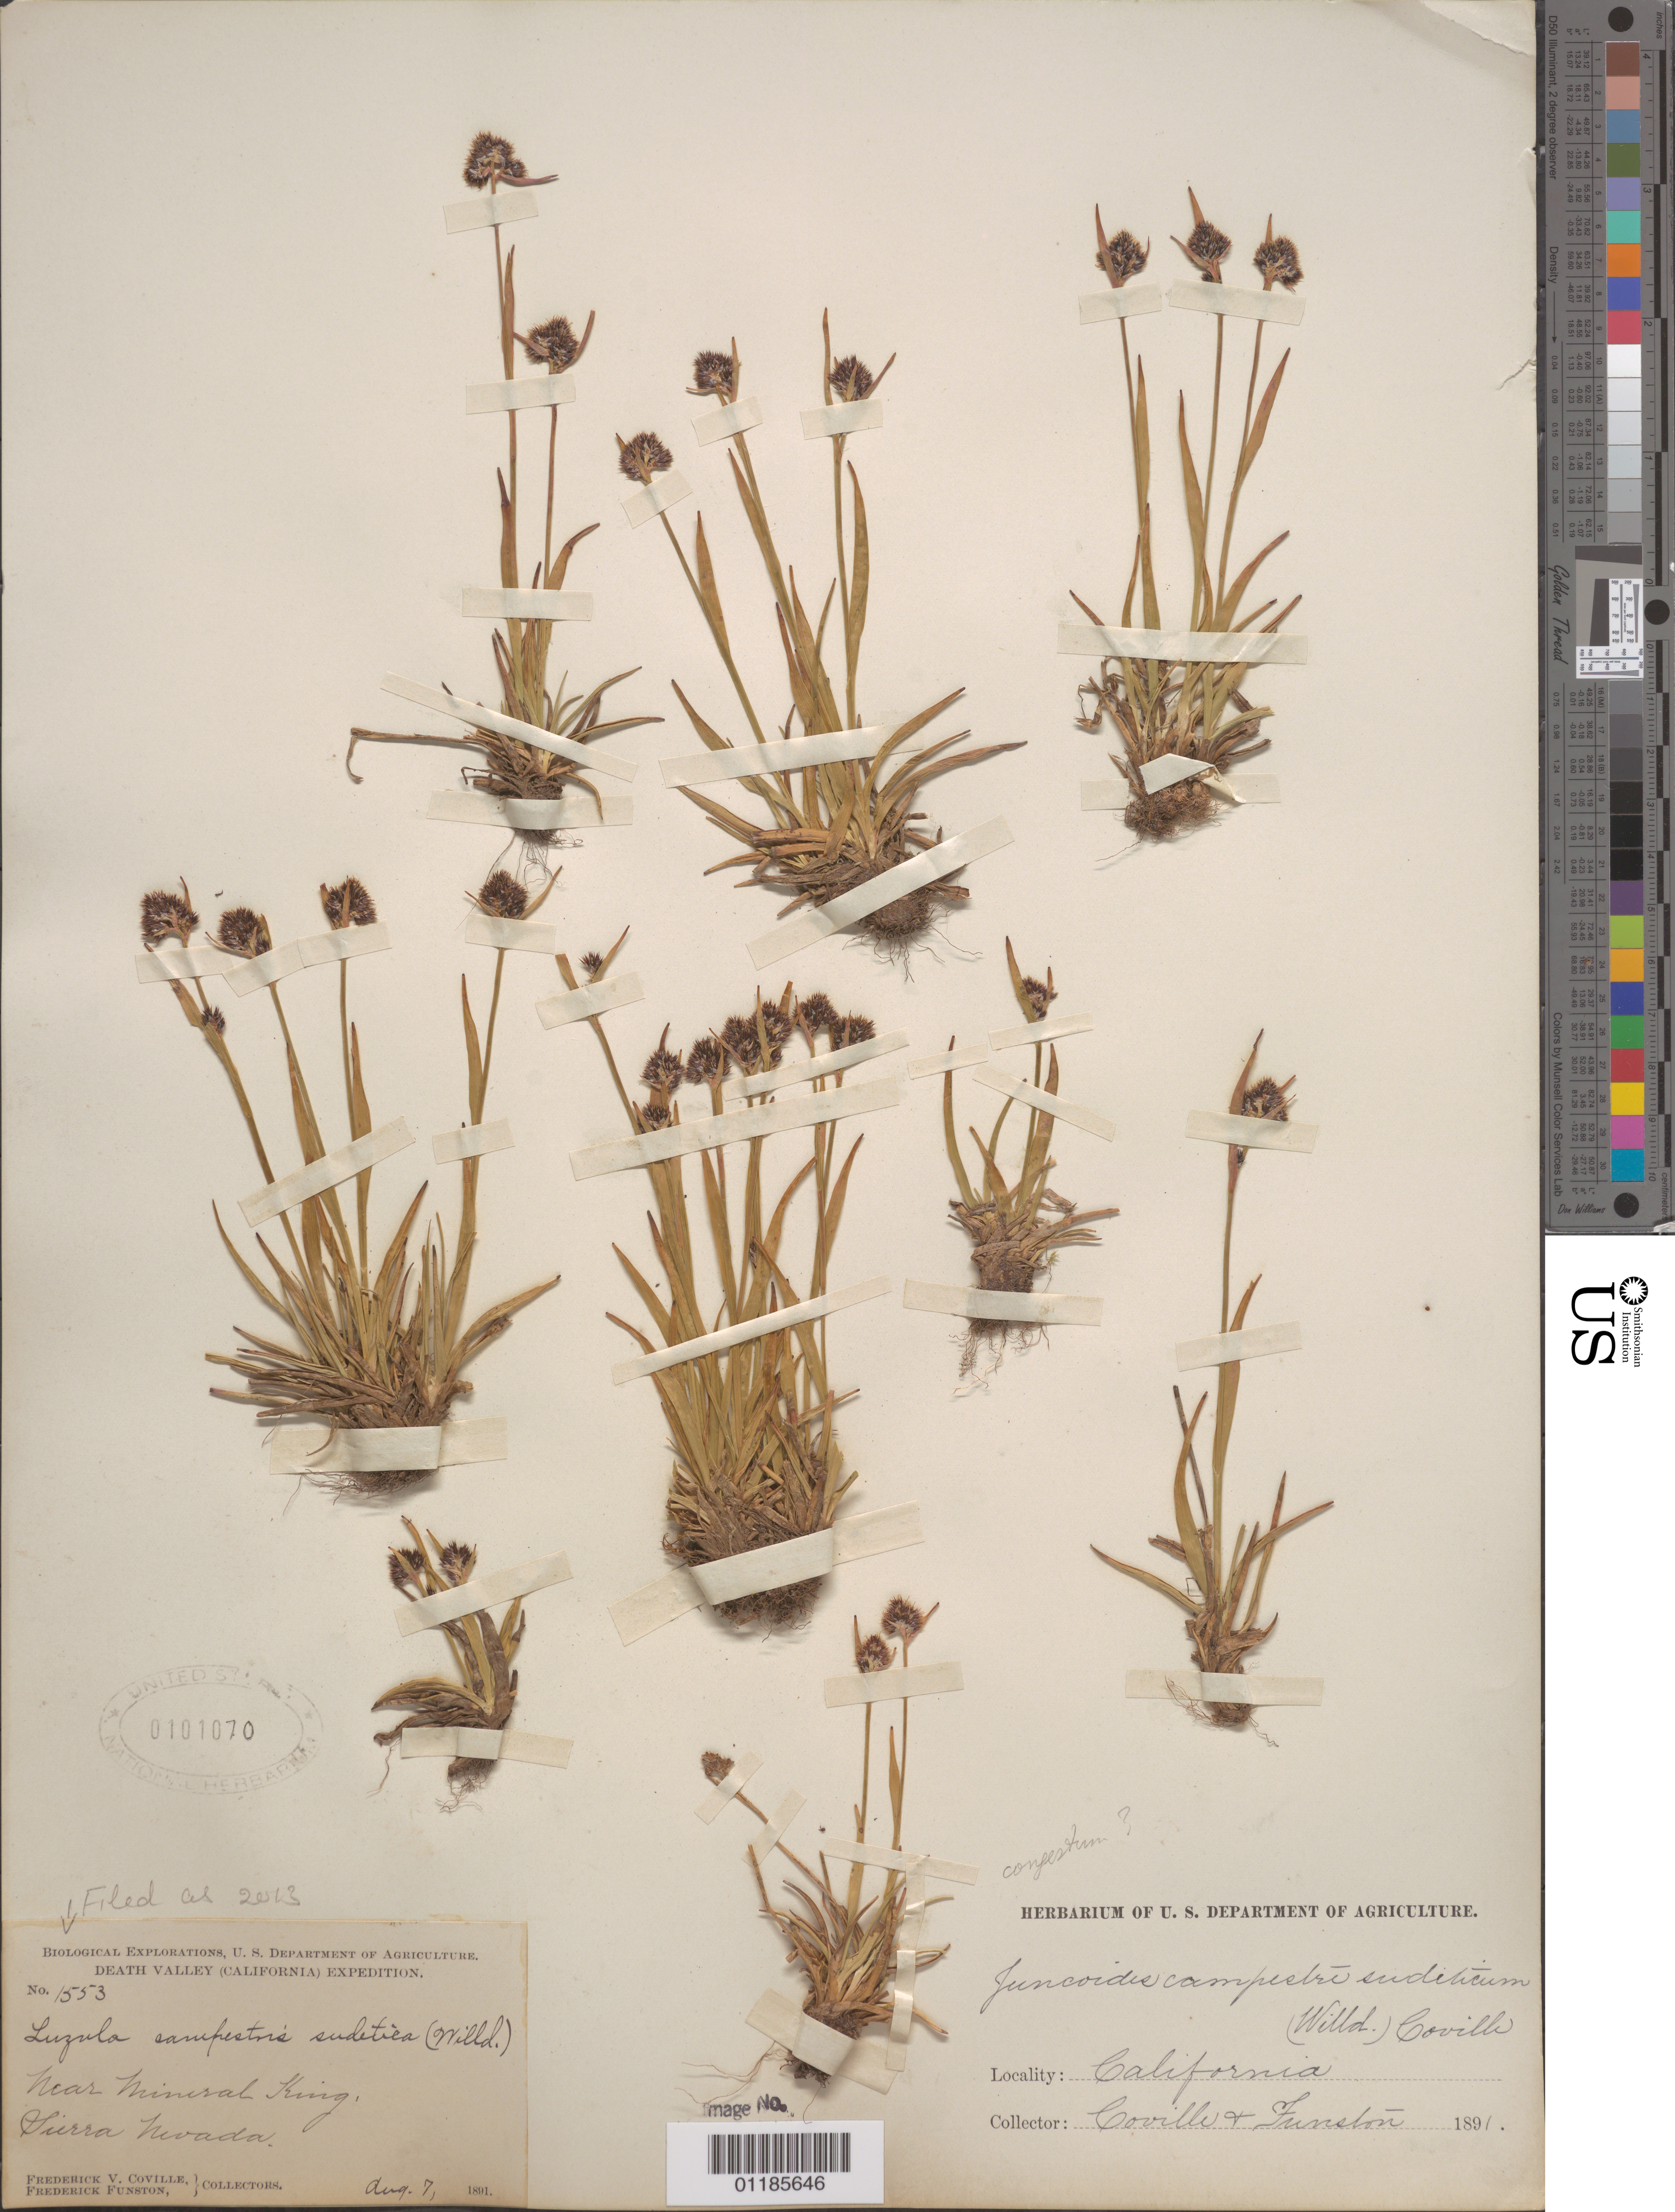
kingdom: Plantae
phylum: Tracheophyta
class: Liliopsida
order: Poales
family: Juncaceae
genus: Luzula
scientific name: Luzula campestris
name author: (L.) DC.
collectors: F. V. Coville & F. Funston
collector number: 1553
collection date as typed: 7 Aug 1891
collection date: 1891-08-07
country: United States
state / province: California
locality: near Mineral King, Sierra Nevada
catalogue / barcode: US 101070